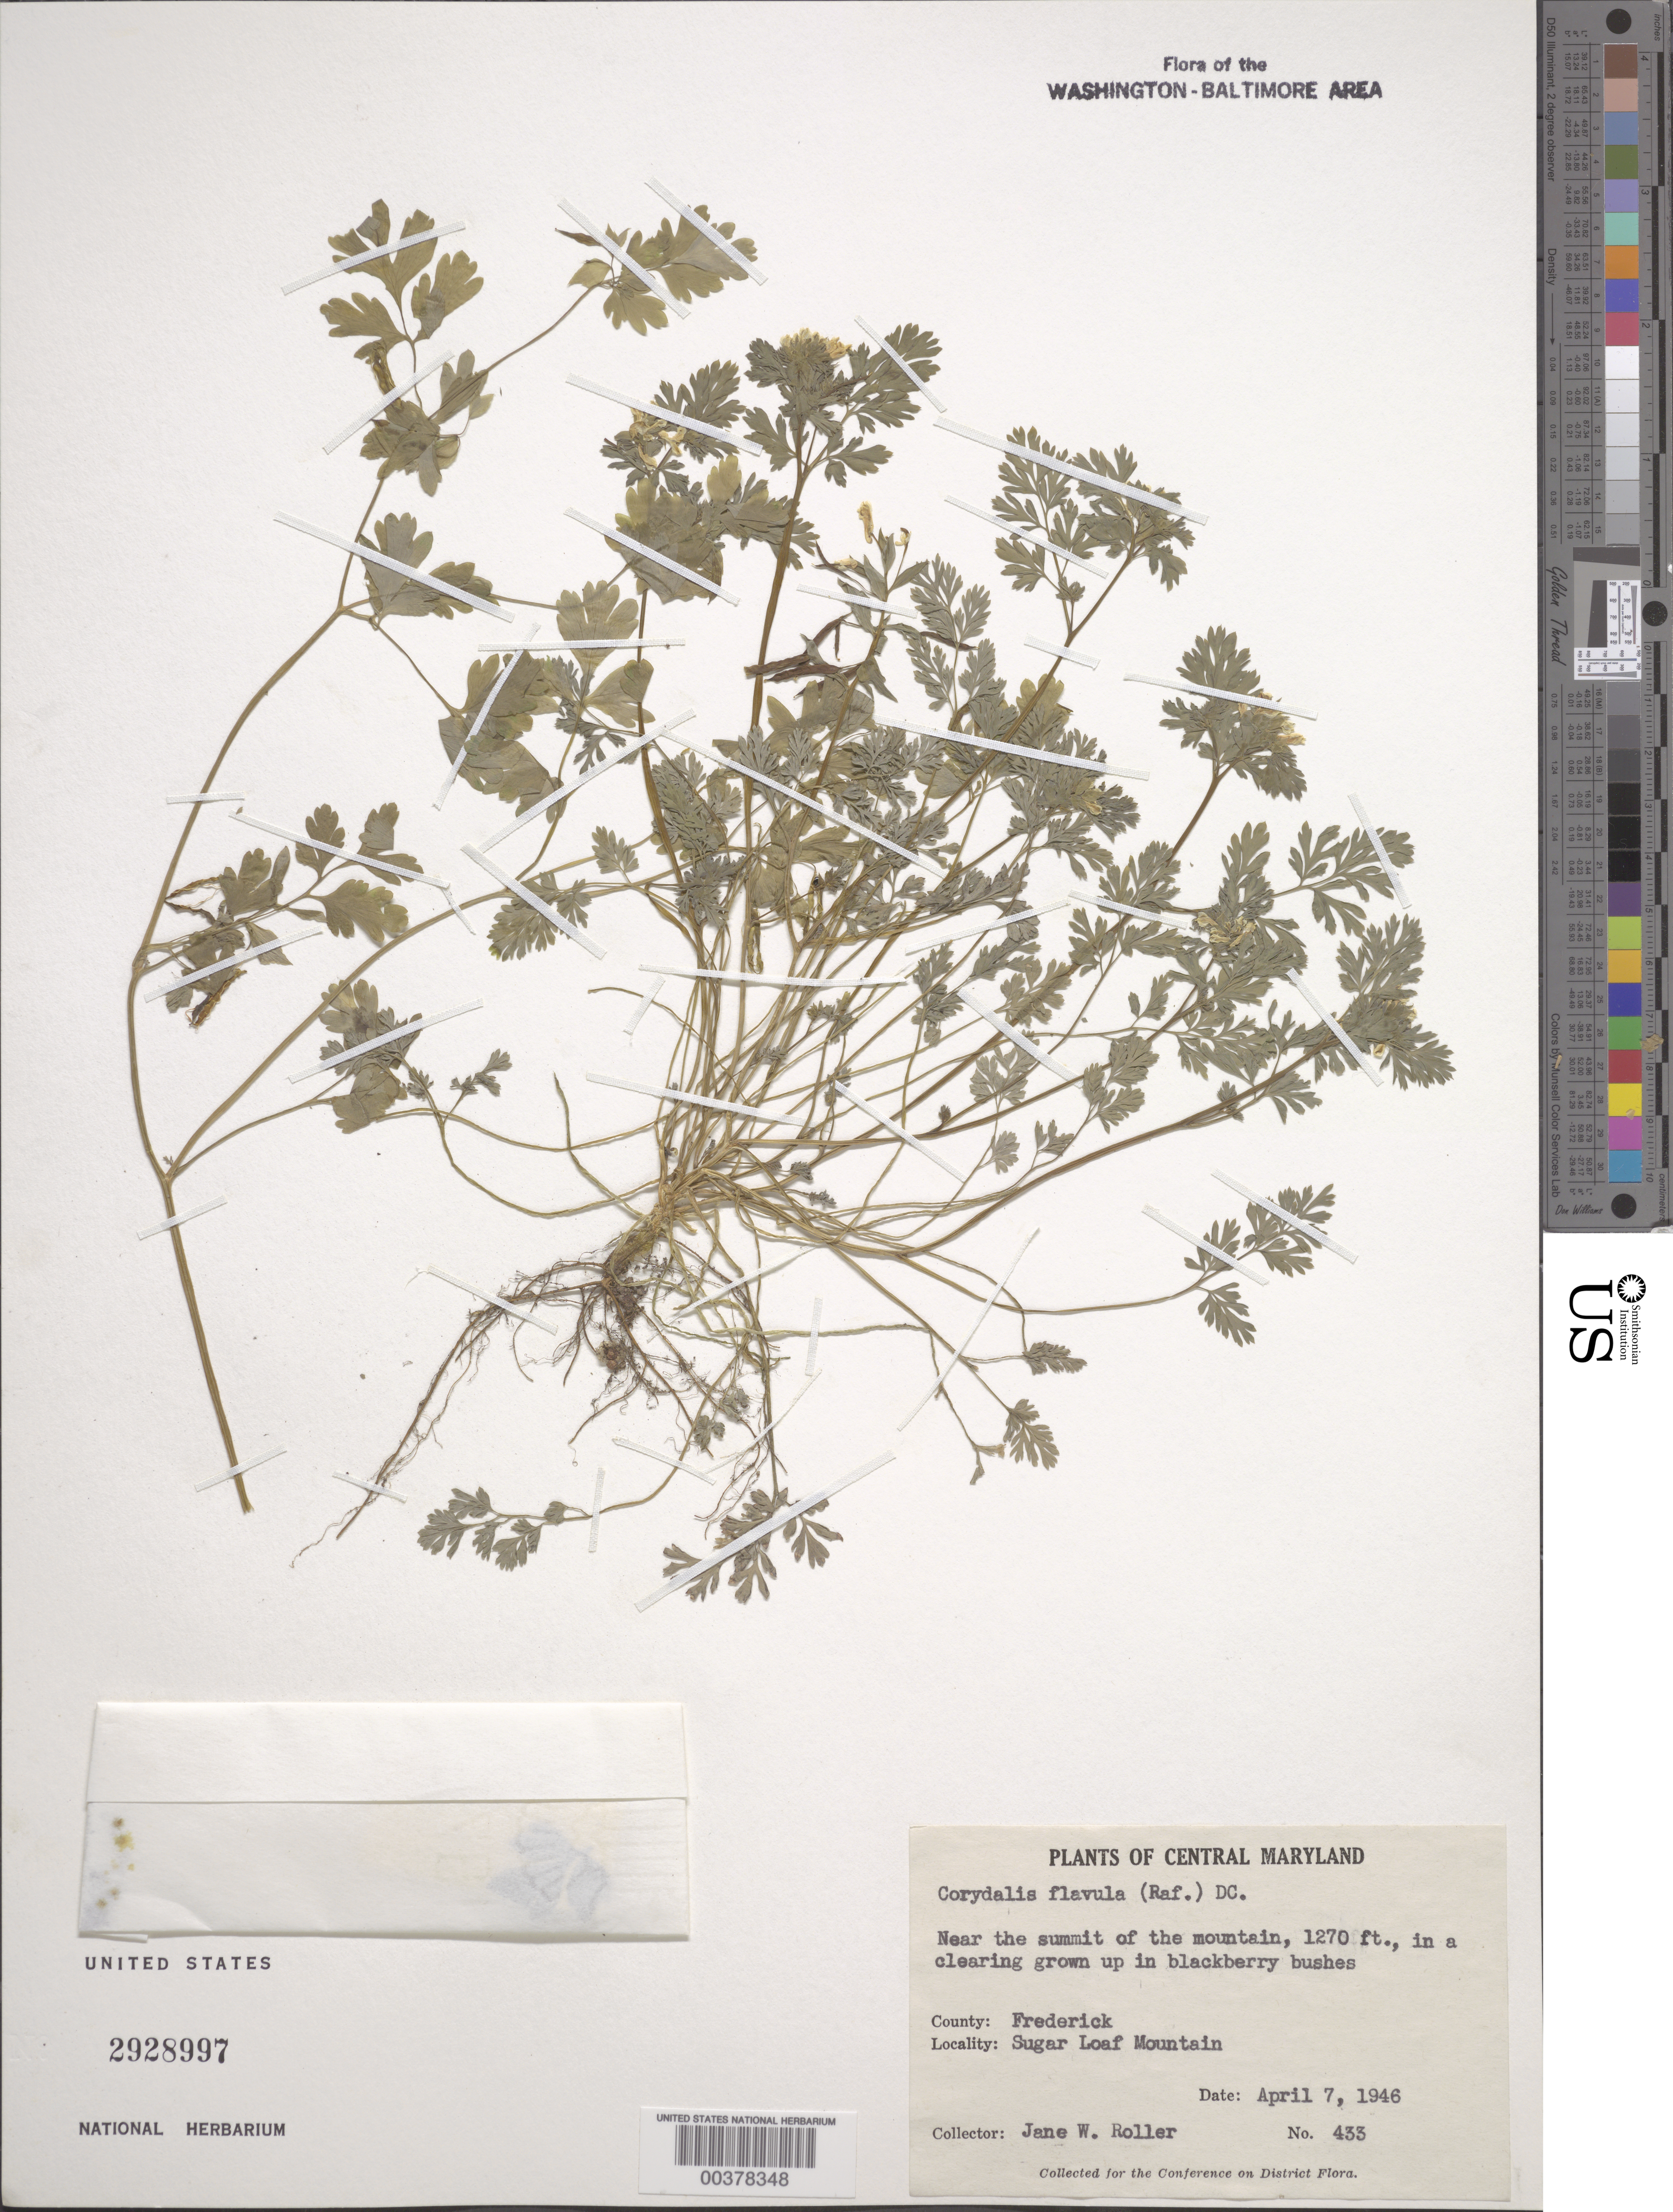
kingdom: Plantae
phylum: Tracheophyta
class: Magnoliopsida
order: Ranunculales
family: Papaveraceae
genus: Corydalis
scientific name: Corydalis flavula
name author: (Raf.) DC.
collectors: J. W. Roller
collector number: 433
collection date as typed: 07 Apr 1946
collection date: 1946-04-07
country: United States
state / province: Maryland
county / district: Frederick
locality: Sugar Loaf Mountain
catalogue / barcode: US 2928997